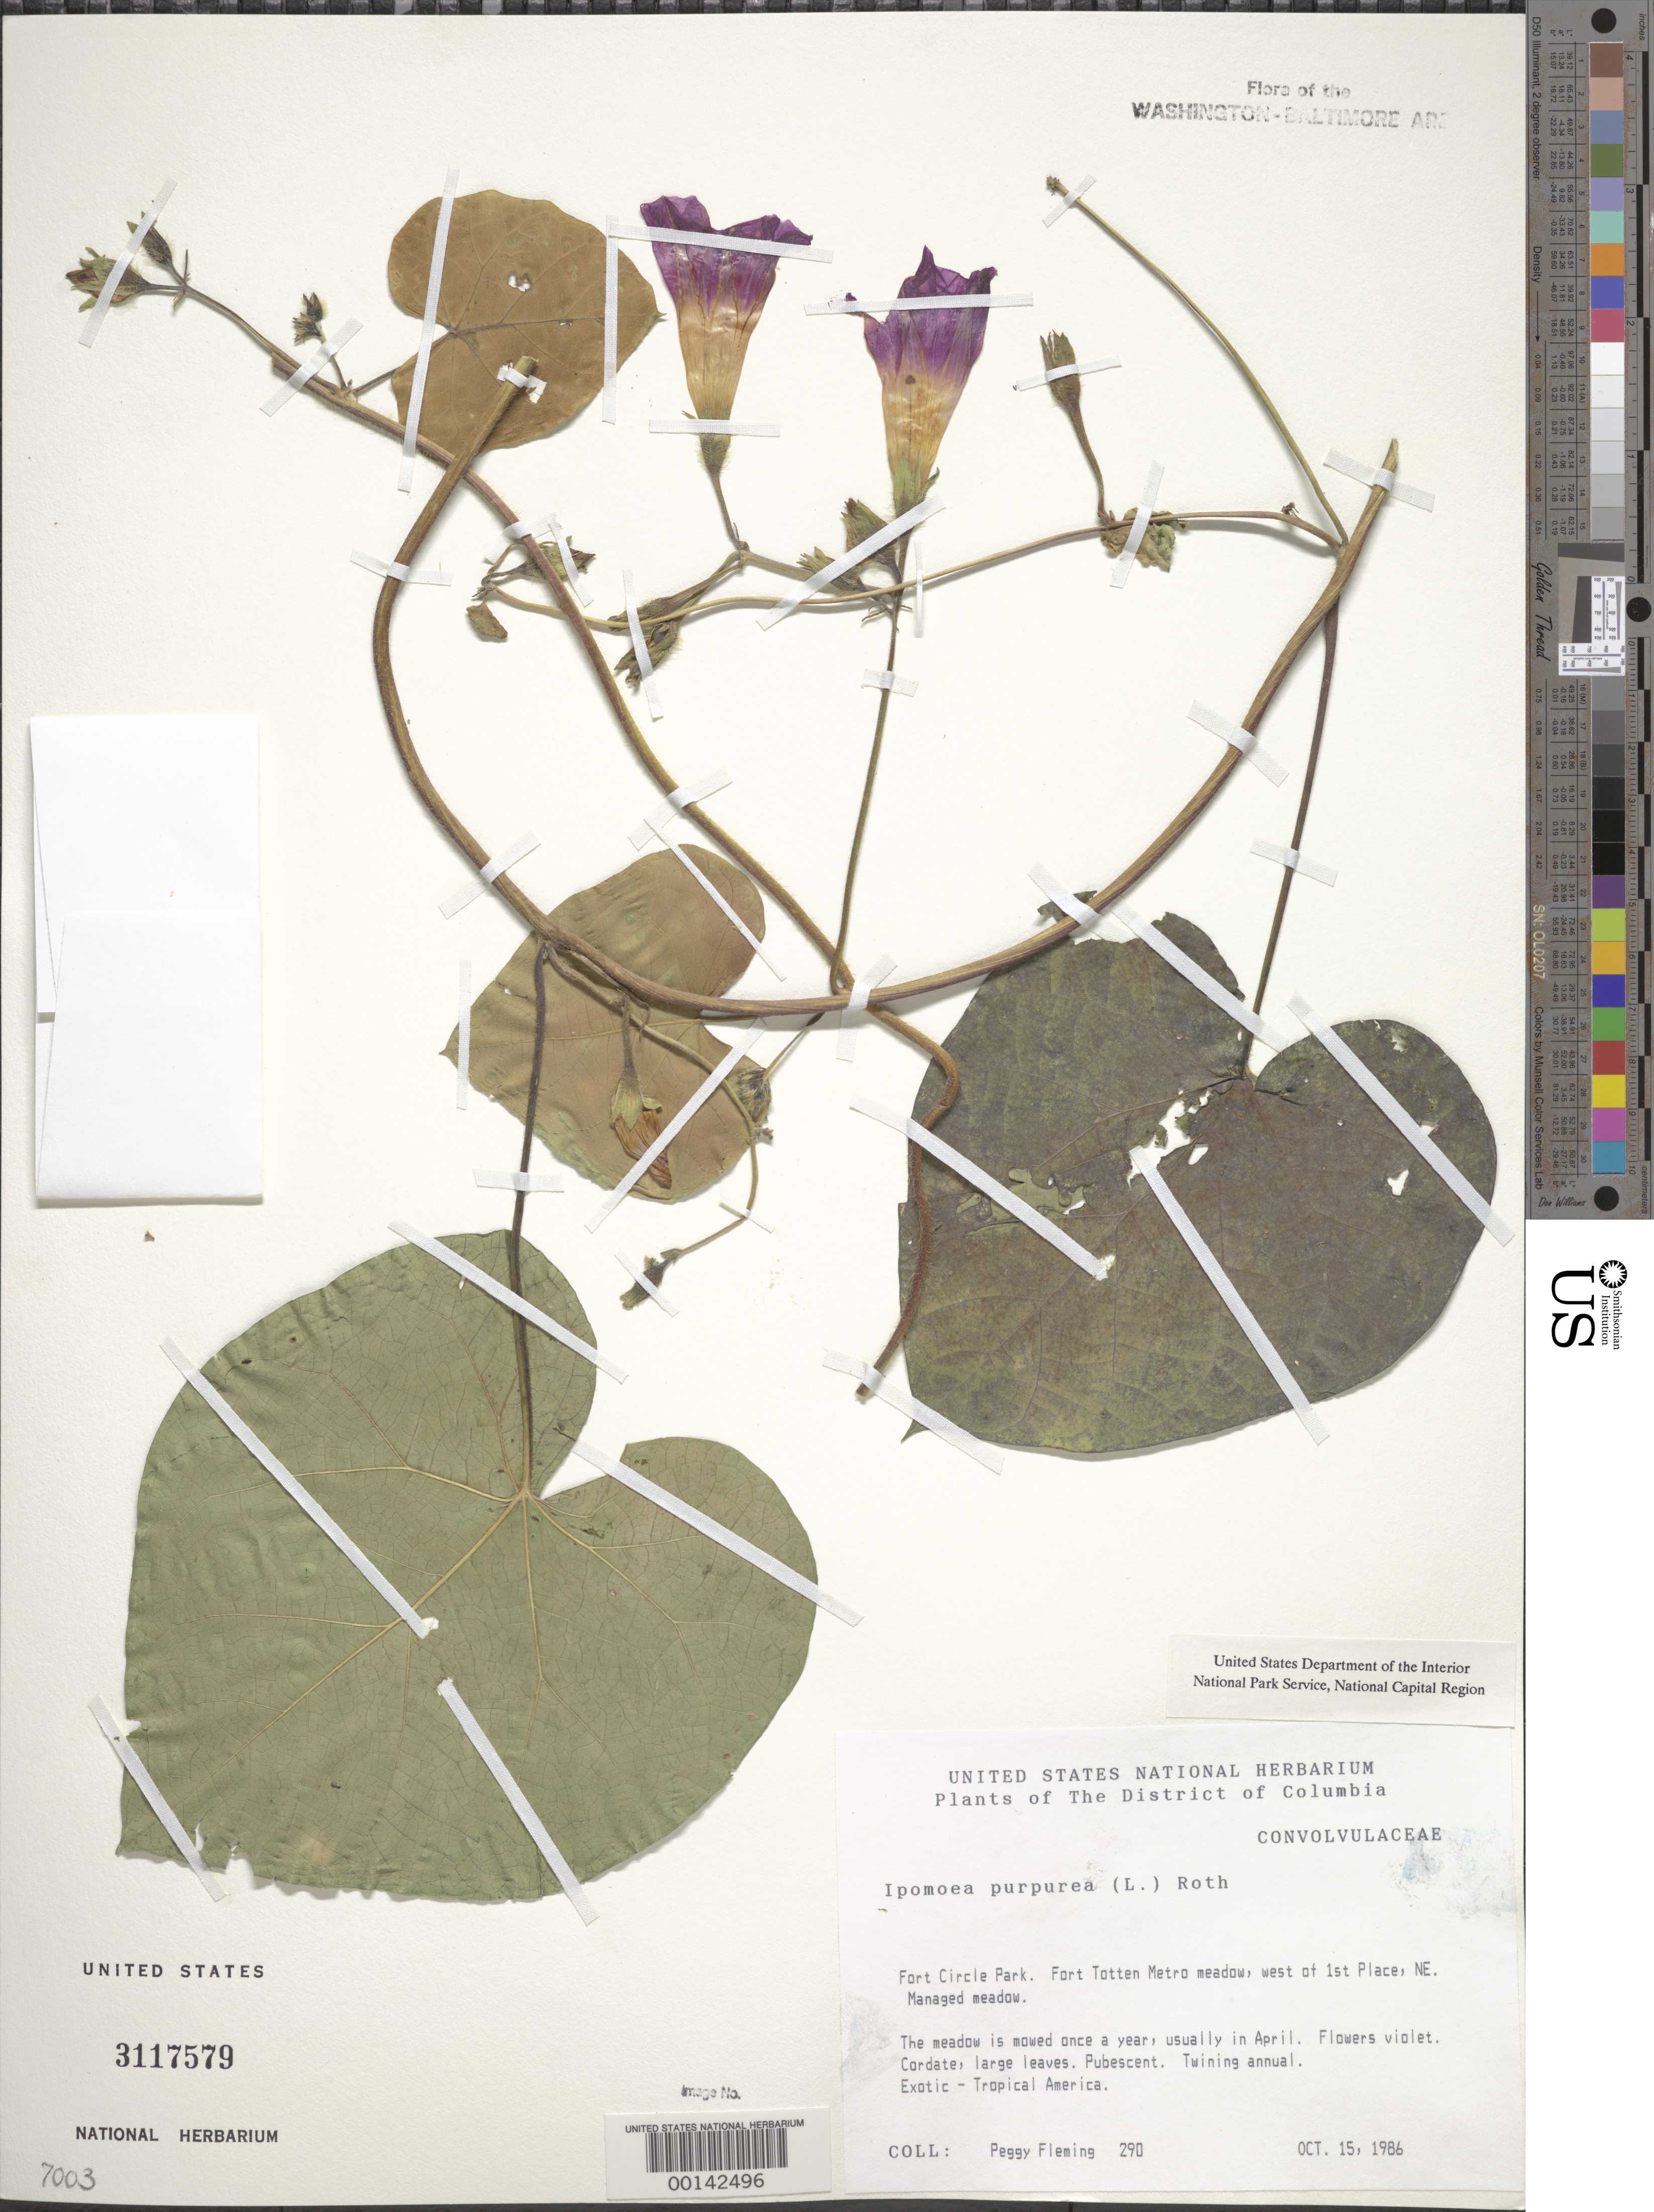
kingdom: Plantae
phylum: Tracheophyta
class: Magnoliopsida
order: Solanales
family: Convolvulaceae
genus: Ipomoea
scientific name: Ipomoea purpurea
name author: (L.) Roth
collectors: P. Fleming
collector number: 290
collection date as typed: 15 Oct 1986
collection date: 1986-10-15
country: United States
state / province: District of Columbia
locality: Fort Circle Park. Fort Totten Metro meadow, west of 1st place, NE. Fort Circle Parks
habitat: Managed meadow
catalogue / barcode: US 3117579